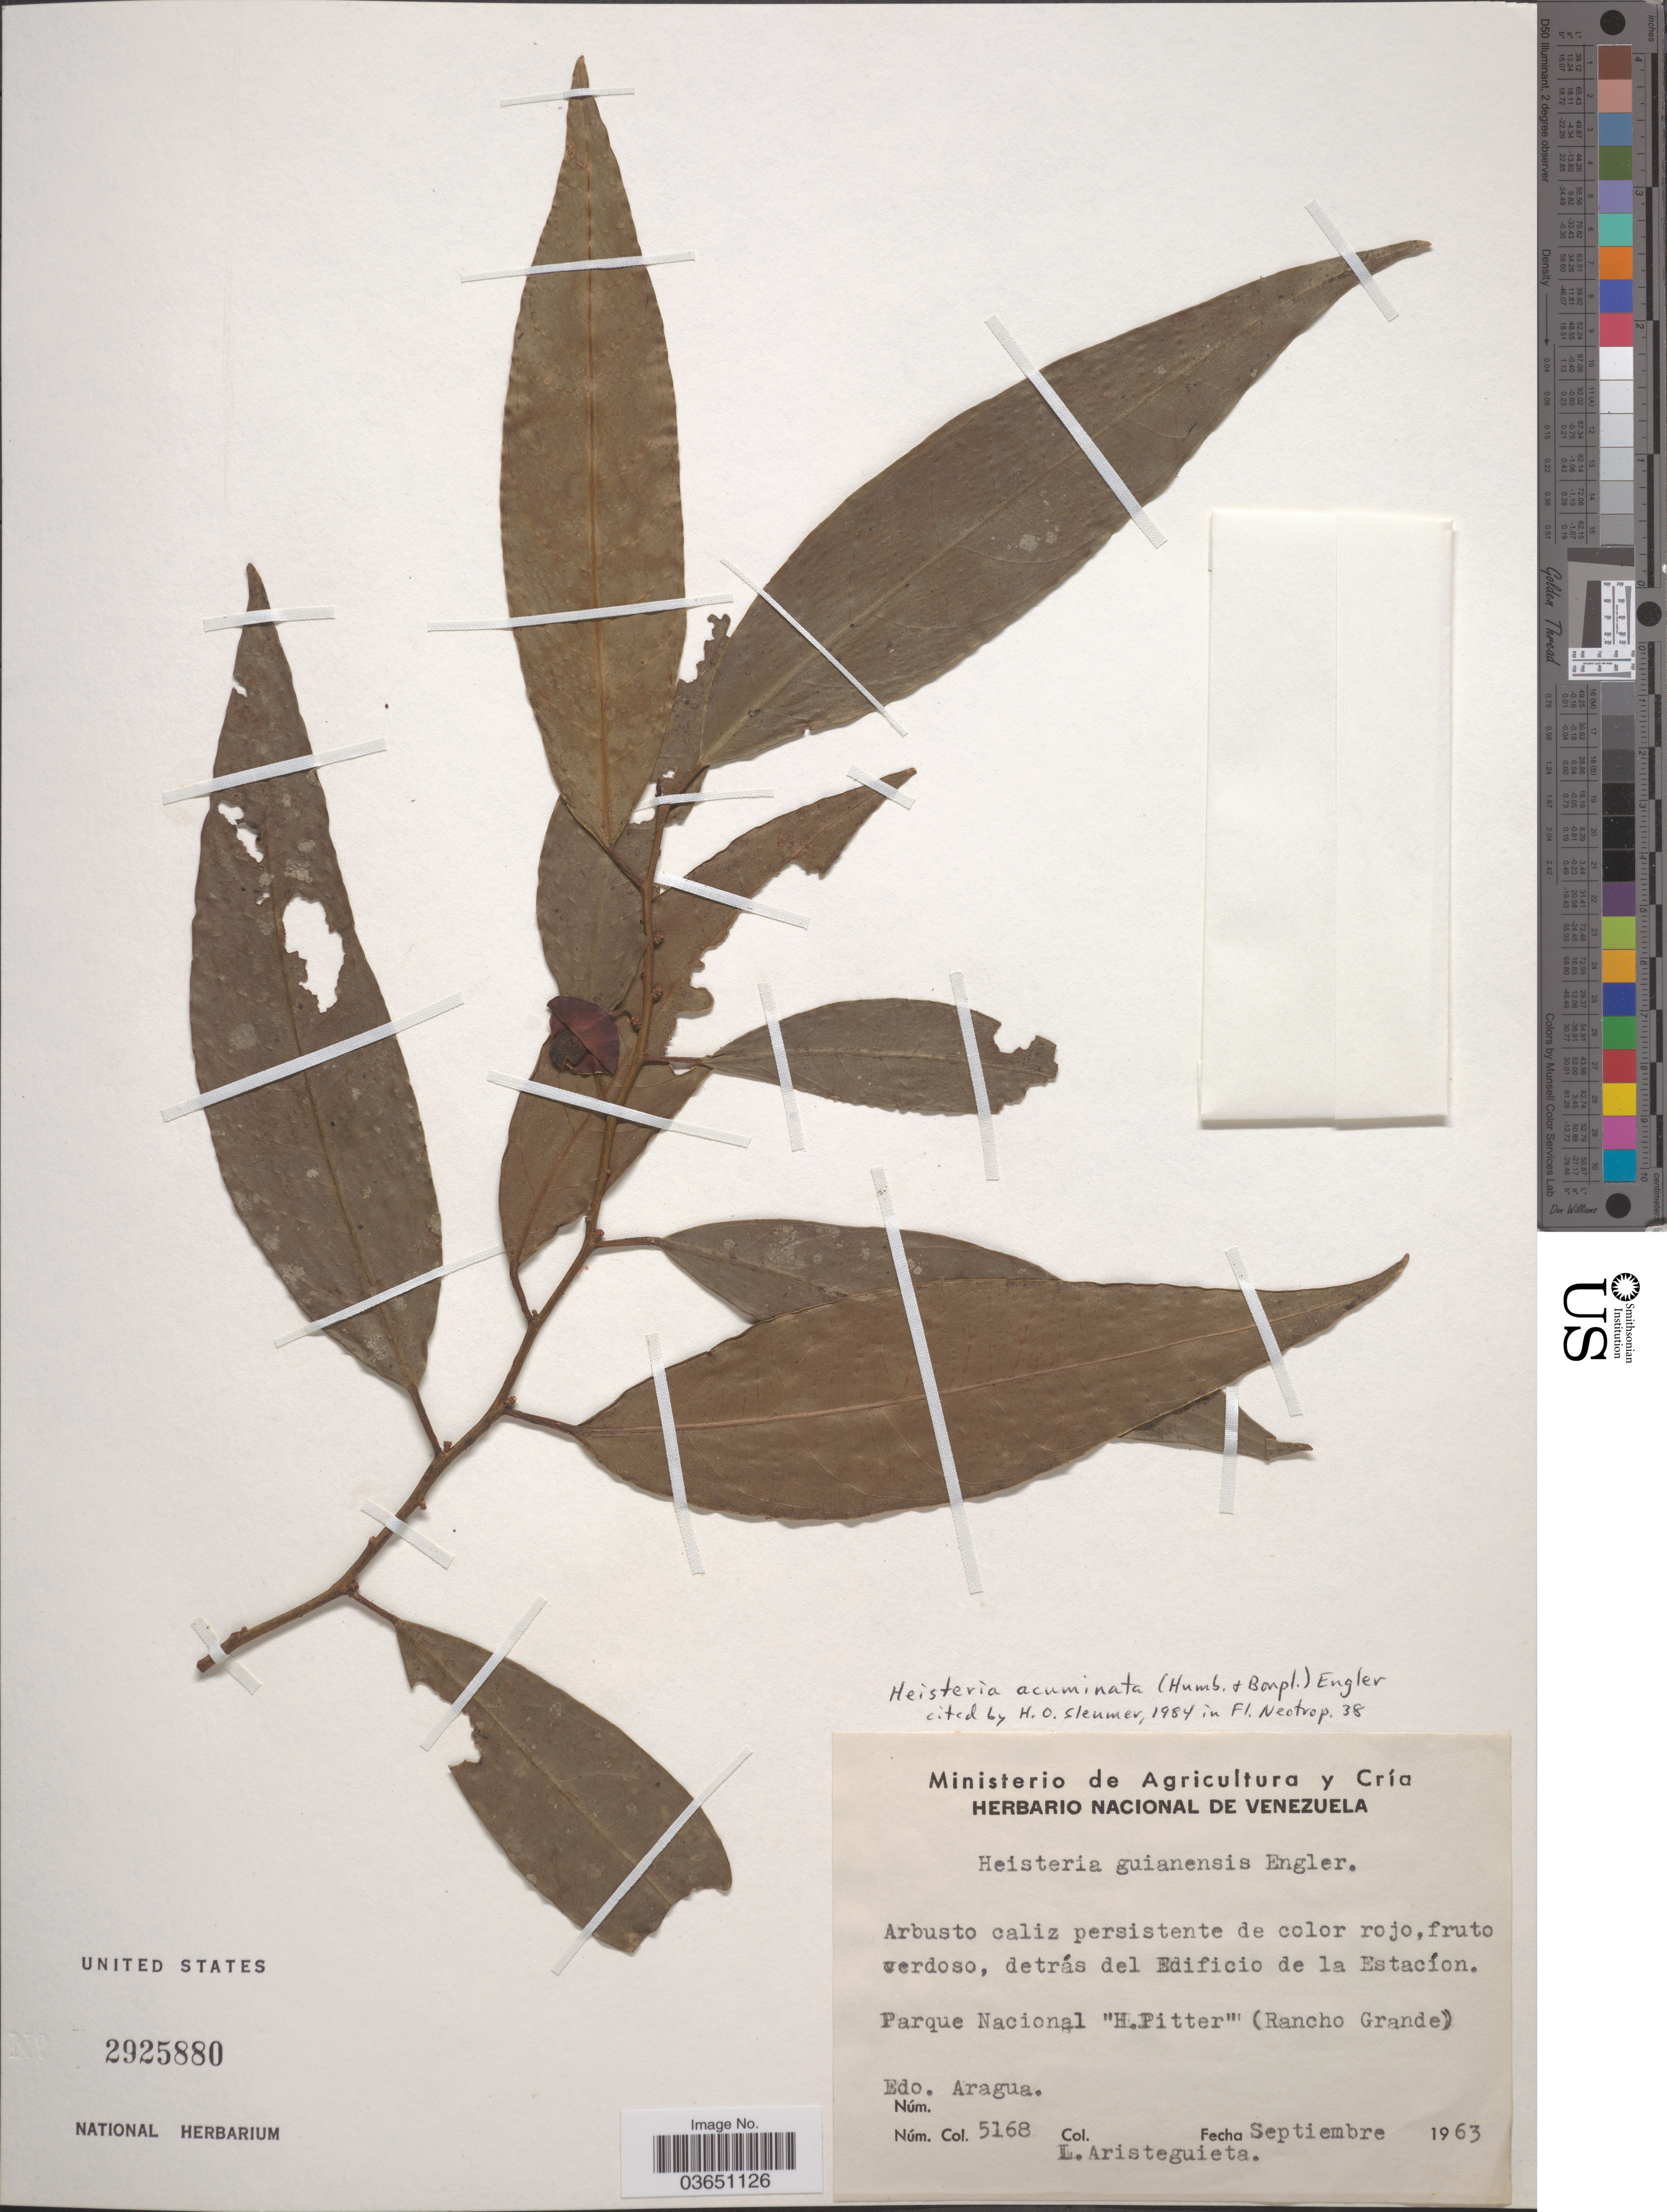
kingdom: Plantae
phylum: Tracheophyta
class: Magnoliopsida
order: Santalales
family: Erythropalaceae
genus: Heisteria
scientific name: Heisteria acuminata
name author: (Humb. & Bonpl.) Engl.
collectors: L. Aristeguieta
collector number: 5168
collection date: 1963-09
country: Venezuela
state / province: Aragua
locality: Detrás del Edificio de la Estacíon. Parque Nacional 'H. Pitter' (Rancho Grande).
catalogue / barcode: US 2925880